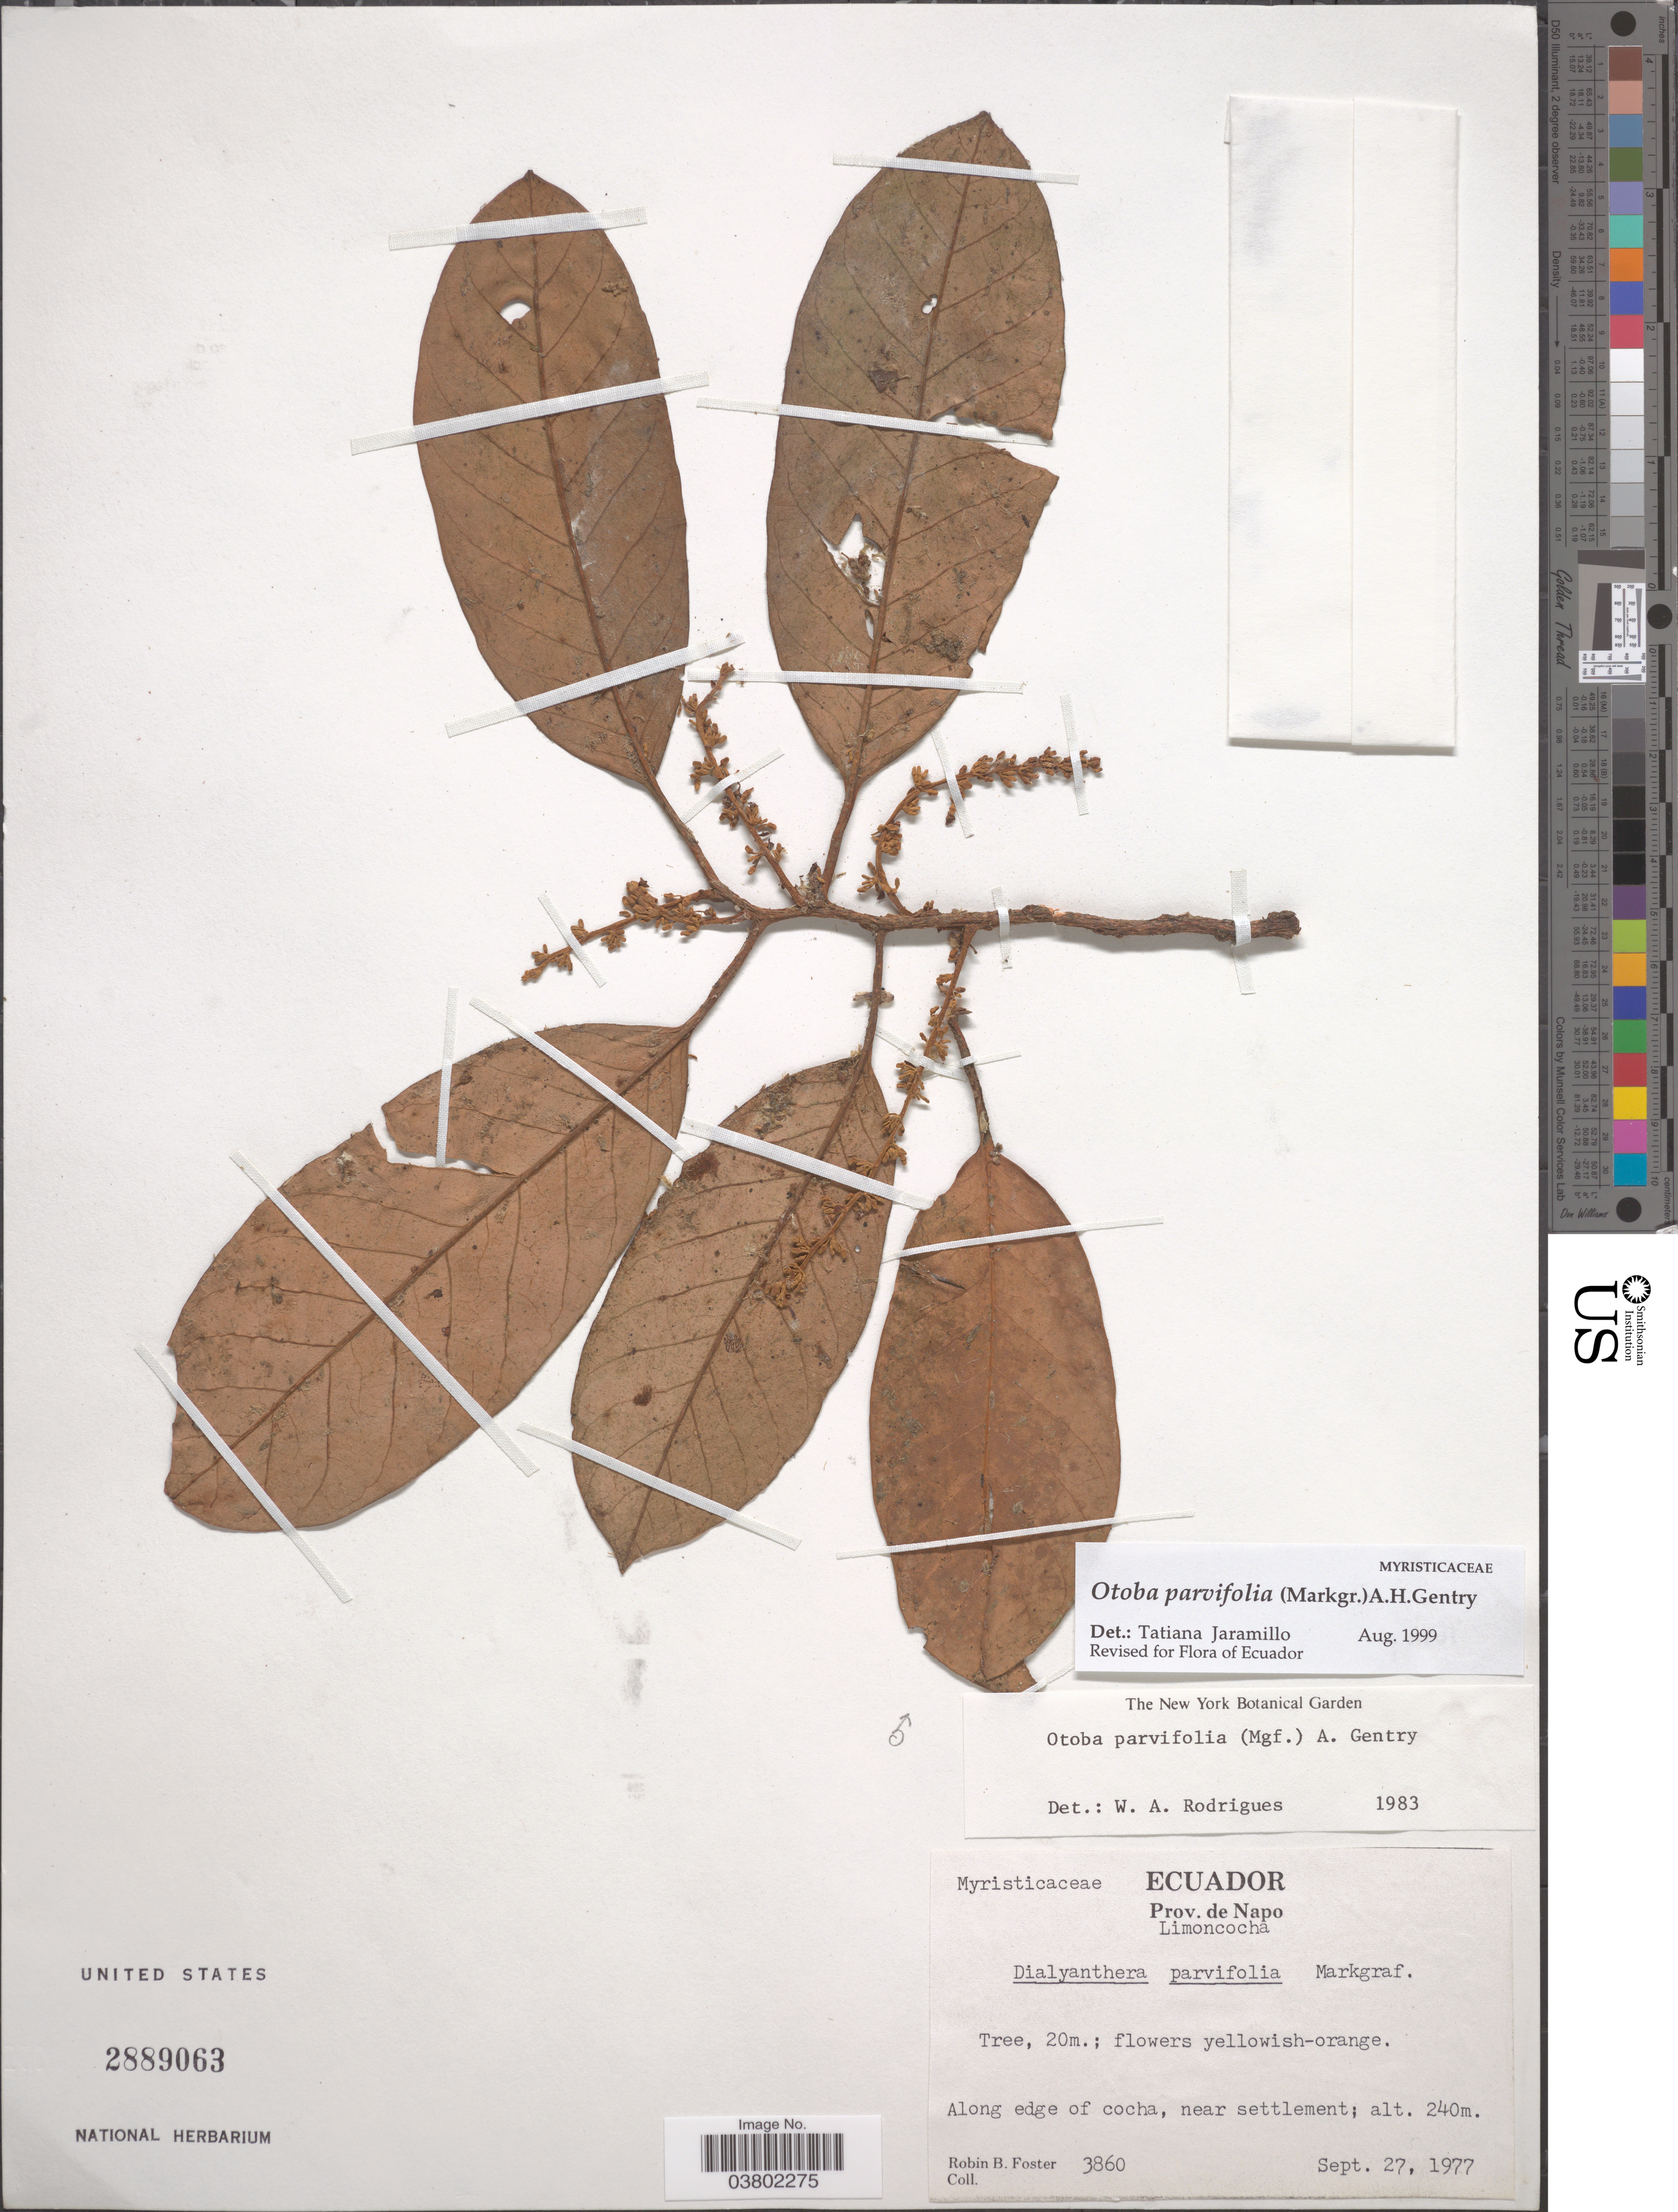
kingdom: Plantae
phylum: Tracheophyta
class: Magnoliopsida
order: Magnoliales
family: Myristicaceae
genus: Otoba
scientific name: Otoba parvifolia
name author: (Markgr.) A.H. Gentry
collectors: R. B. Foster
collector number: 3860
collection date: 1977-09-27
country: Ecuador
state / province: Napo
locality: Limoncocha. Along edge of cocha, near settlement.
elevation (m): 240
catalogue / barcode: US 2889063